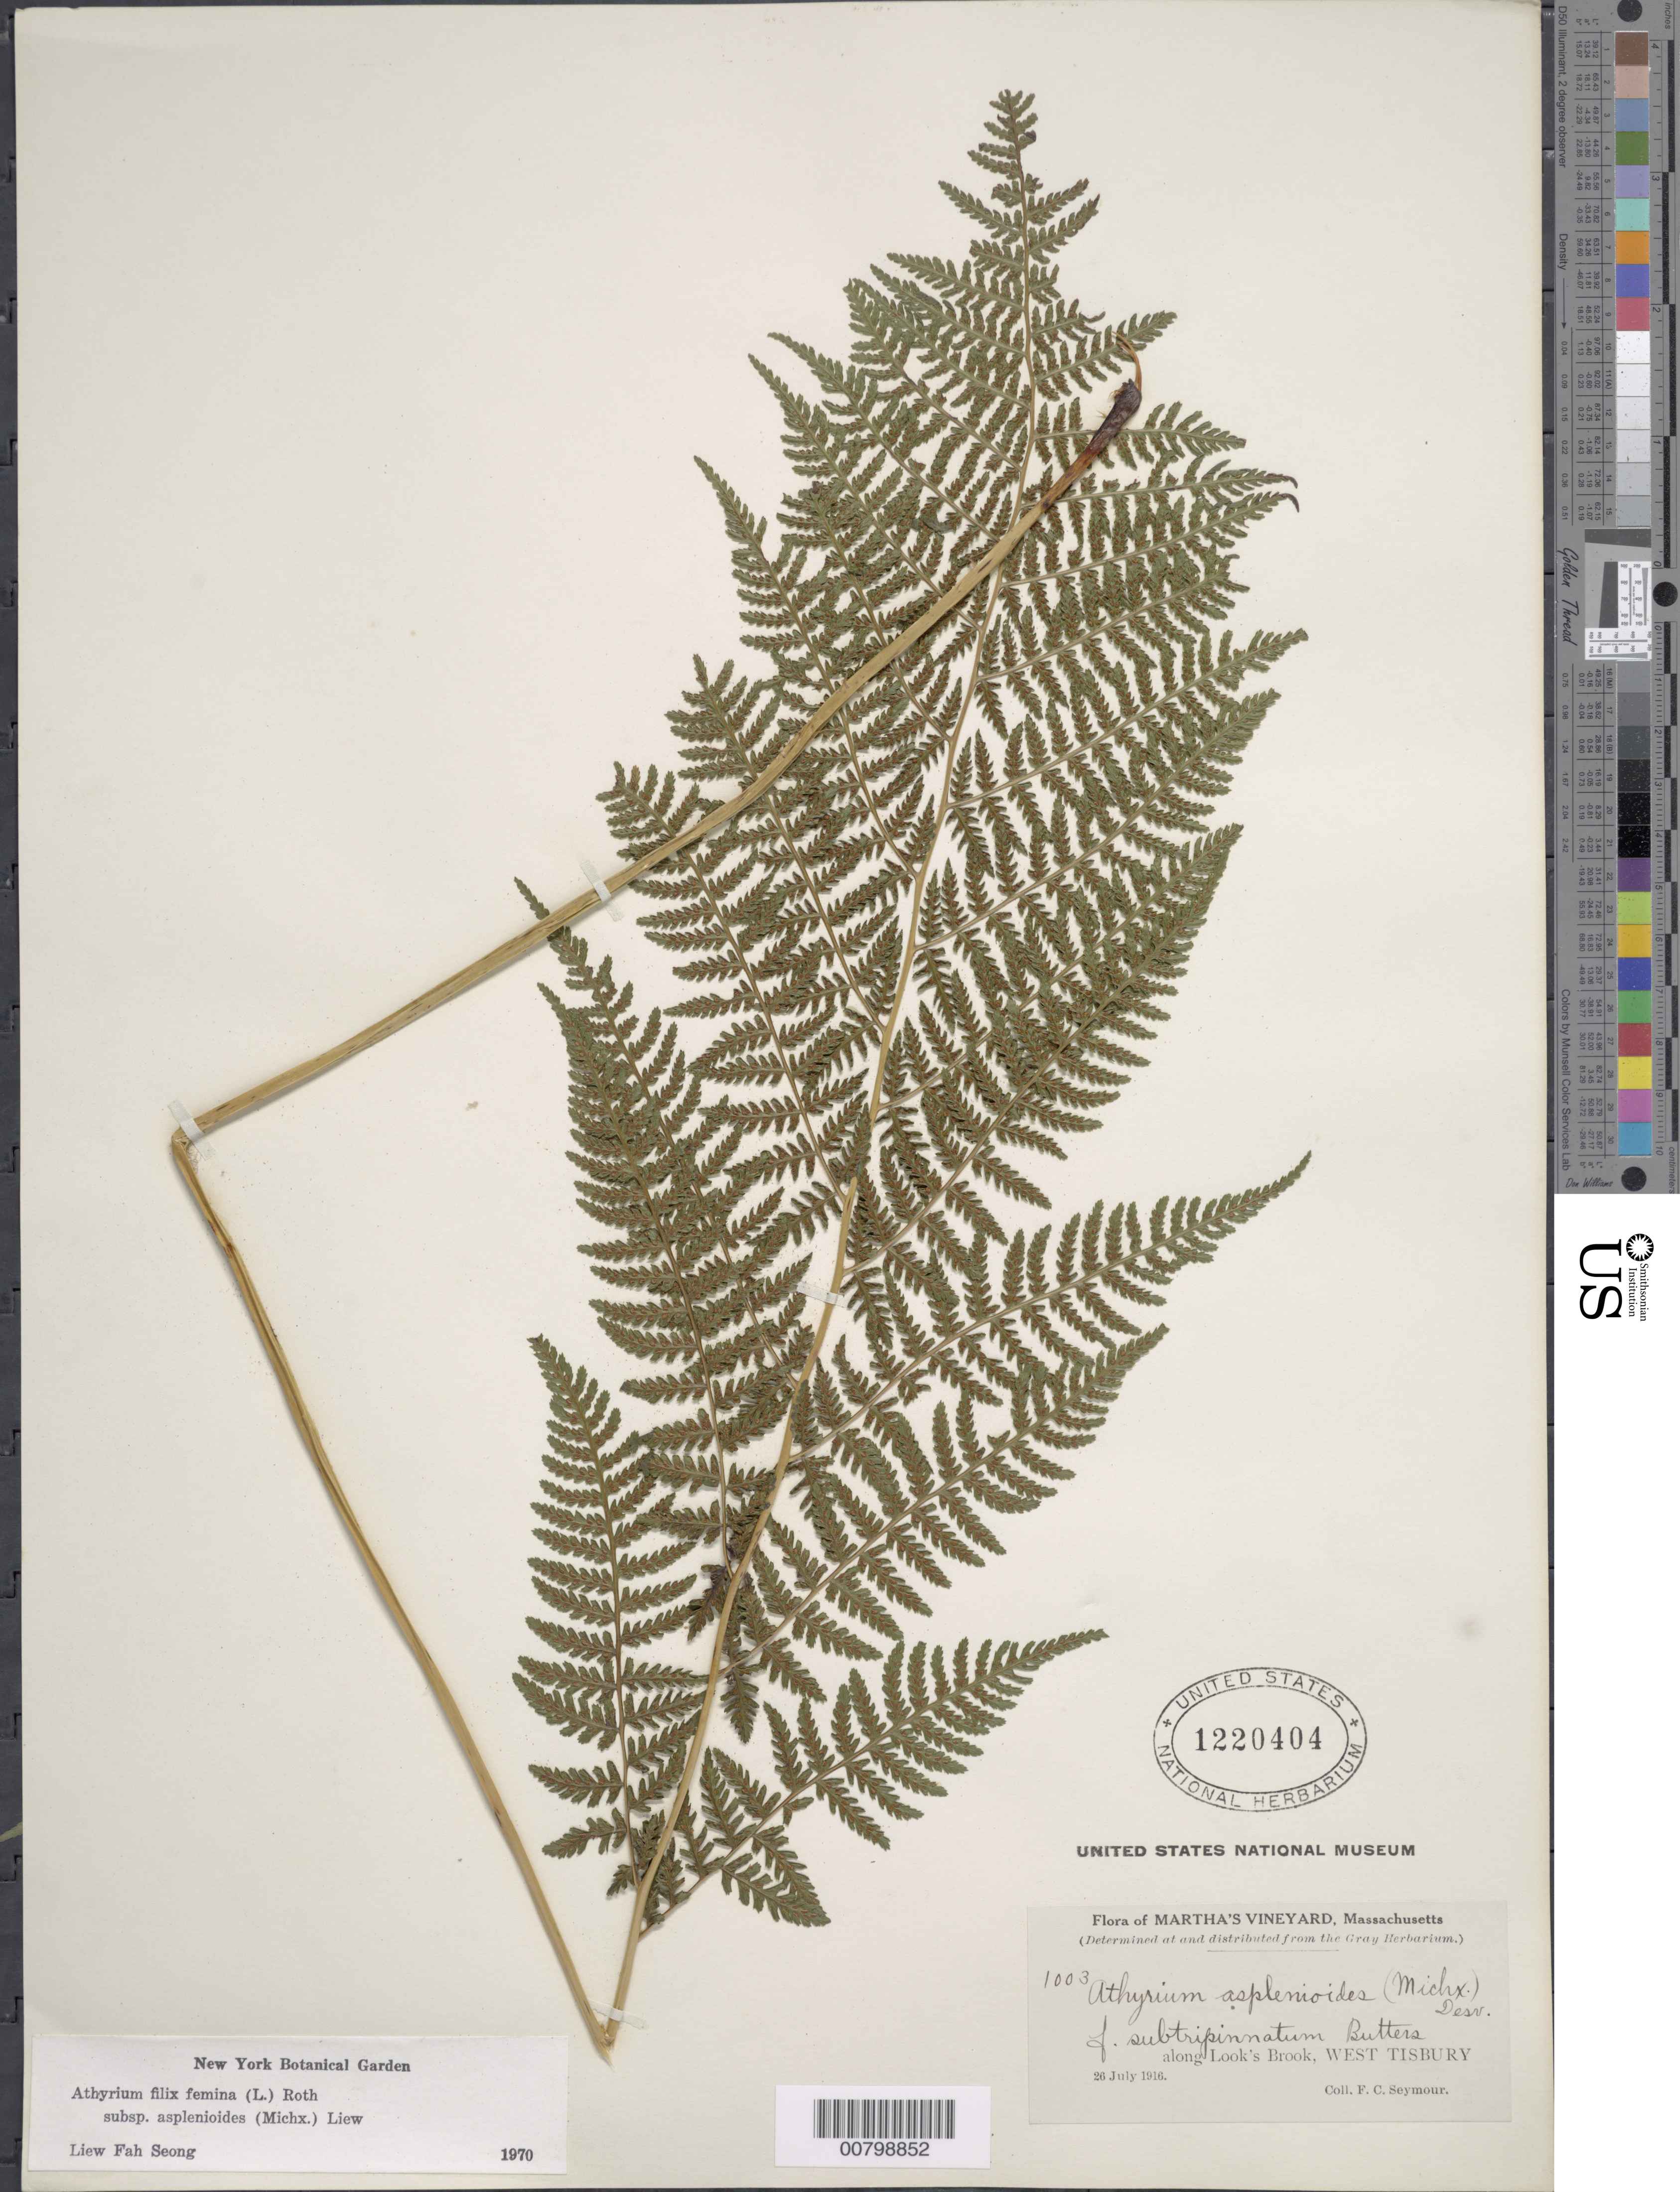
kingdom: Plantae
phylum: Tracheophyta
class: Polypodiopsida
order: Polypodiales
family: Athyriaceae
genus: Athyrium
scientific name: Athyrium filix-femina subsp. asplenioides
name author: (Michx.) Hultén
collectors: F. C. Seymour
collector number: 1003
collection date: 1916-07-26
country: United States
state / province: Massachusetts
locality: Martha's Vineyard, along Look's Brook, West Tisbury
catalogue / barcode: US 1220404